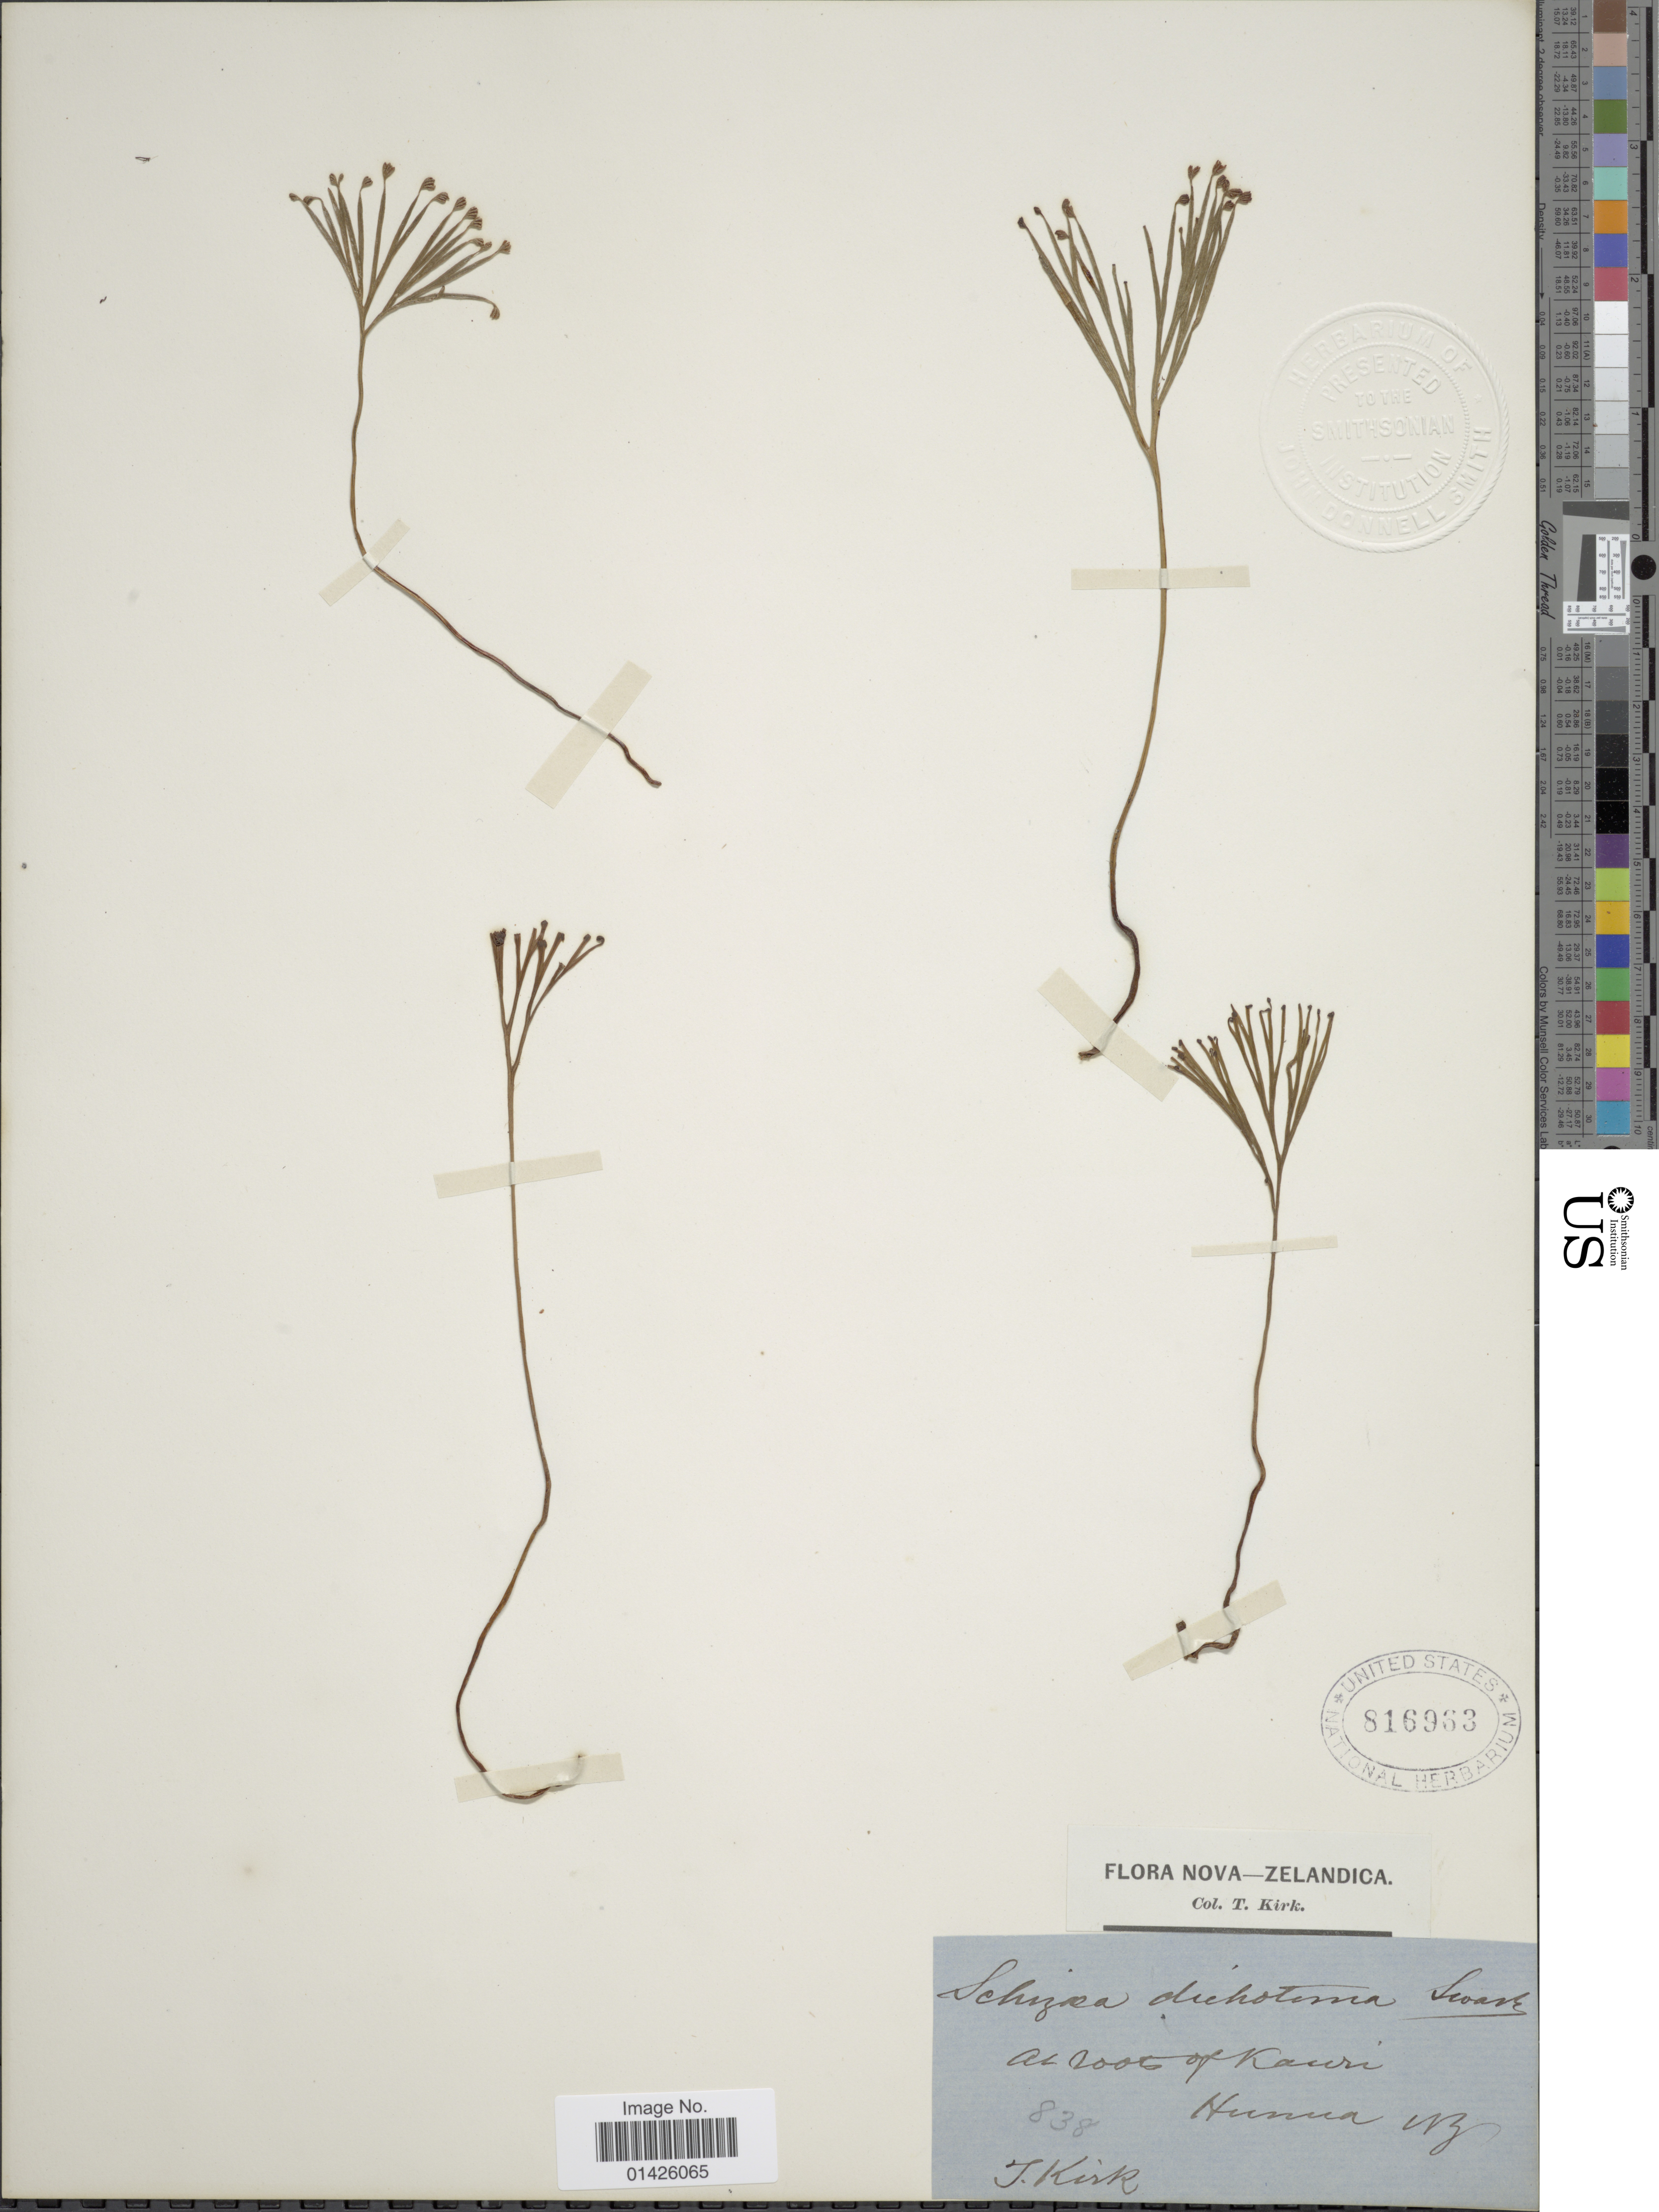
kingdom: Plantae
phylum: Tracheophyta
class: Polypodiopsida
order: Schizaeales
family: Schizaeaceae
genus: Schizaea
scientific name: Schizaea dichotoma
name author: (L.) J. Sm.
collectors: J. Kirk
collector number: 838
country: New Zealand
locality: At roots of Kauri, Hunua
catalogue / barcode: US 816963